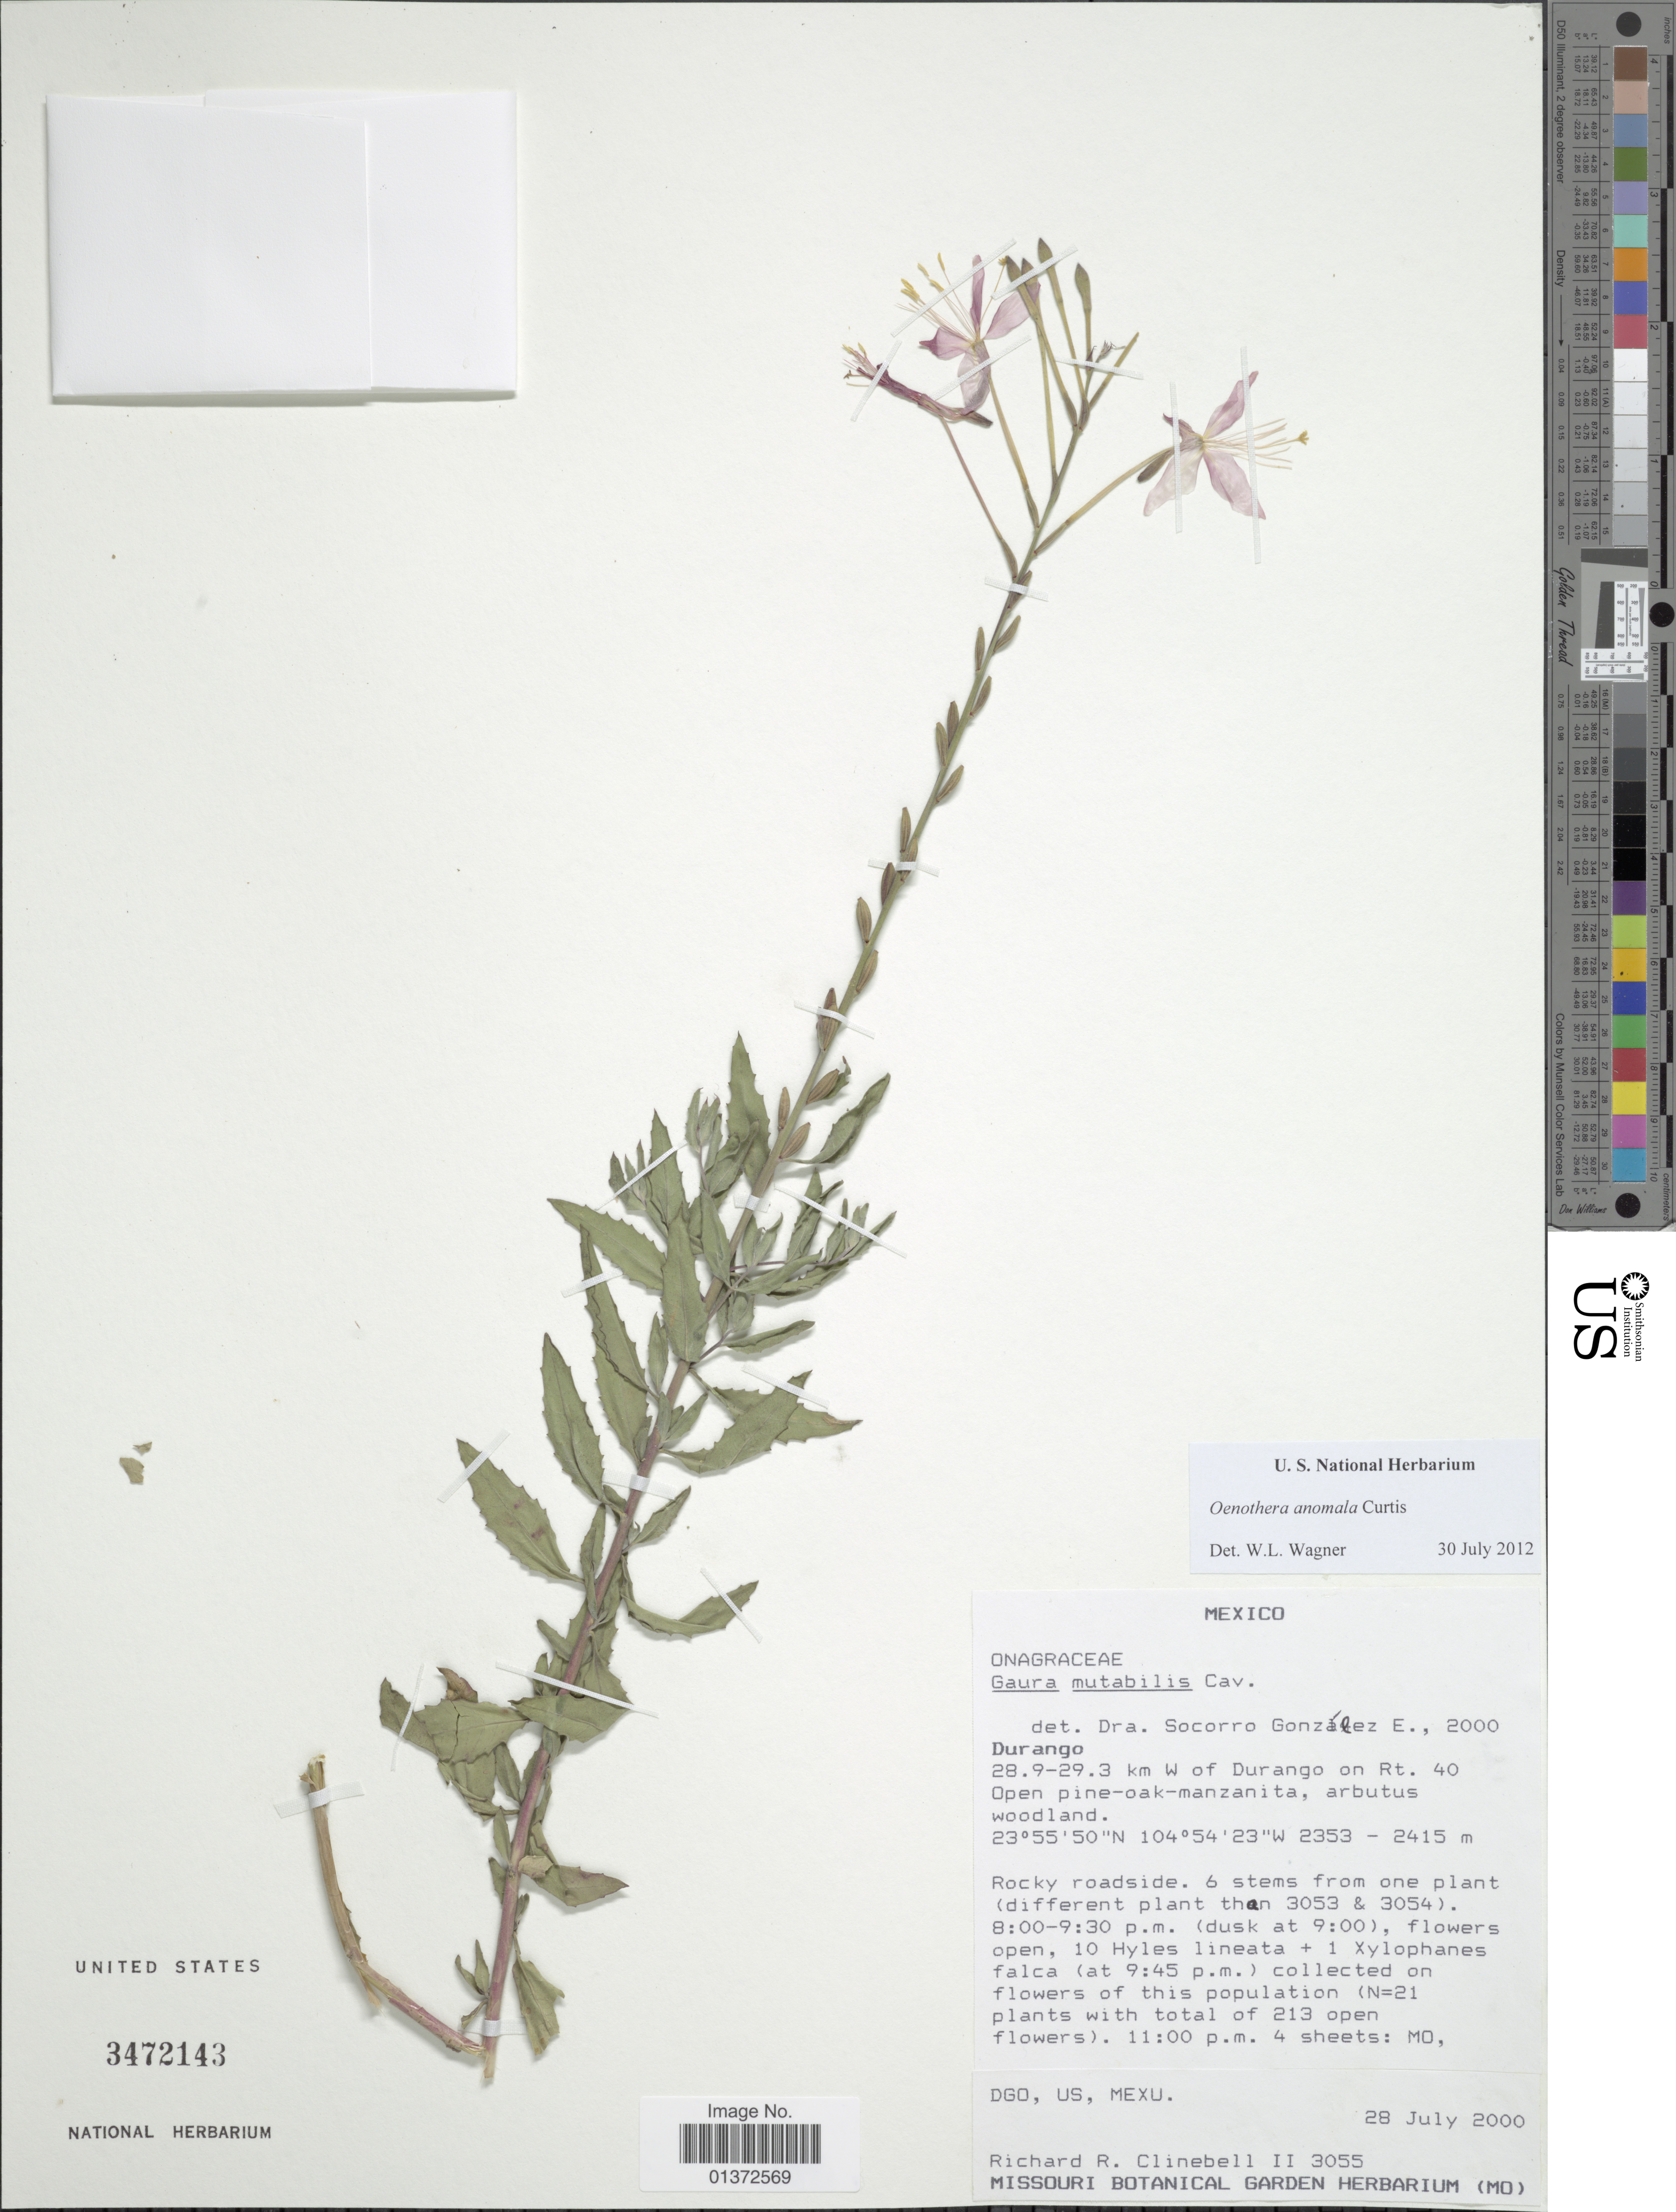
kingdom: Plantae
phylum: Tracheophyta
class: Magnoliopsida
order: Myrtales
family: Onagraceae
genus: Oenothera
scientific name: Oenothera anomala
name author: Curtis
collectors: R. Clinebell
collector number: II 3055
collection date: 2000-07-28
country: Mexico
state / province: Durango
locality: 28.9-29.3 km W of Durango on Rt. 40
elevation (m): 2353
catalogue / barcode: US 3472143